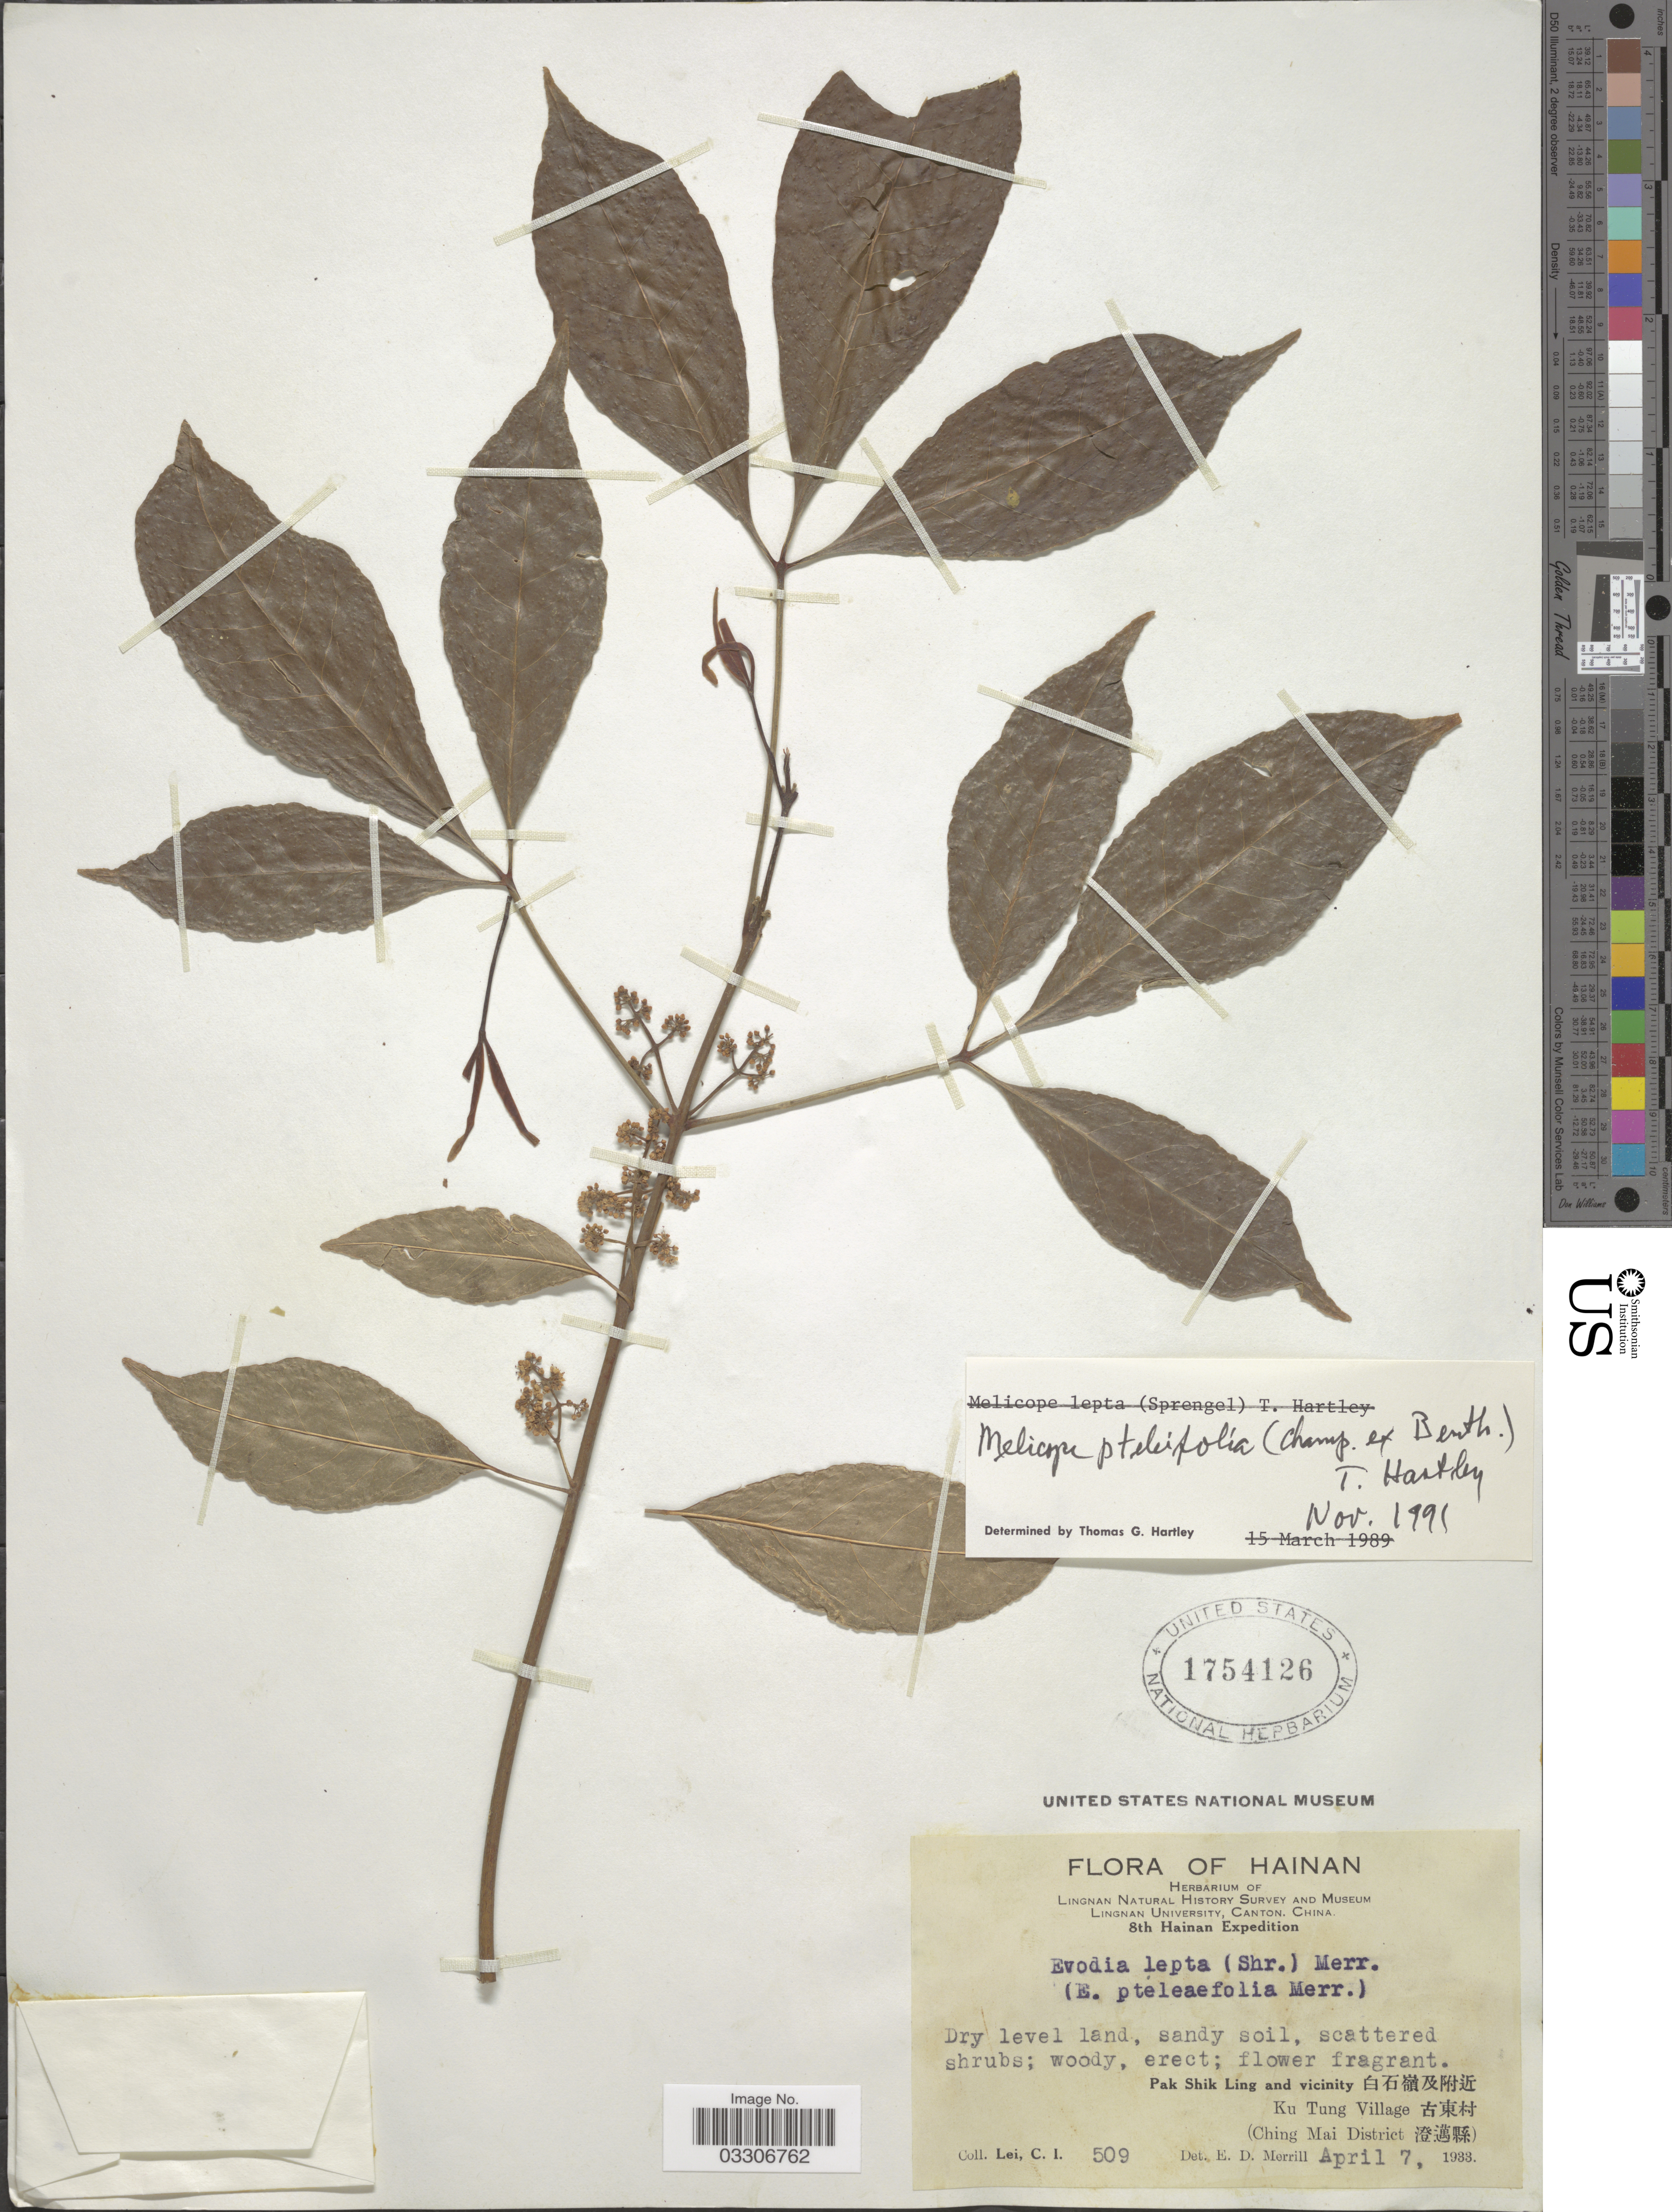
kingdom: Plantae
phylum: Tracheophyta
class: Magnoliopsida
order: Sapindales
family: Rutaceae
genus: Melicope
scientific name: Melicope pteleifolia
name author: (Champ. ex Benth.) T.G. Hartley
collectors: C. I. Lei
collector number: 509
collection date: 1933-04-07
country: China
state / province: Hainan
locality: PakShikLing and Vicinity, Ku Tung Village, (Ching Mai District)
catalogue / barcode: US 1754126